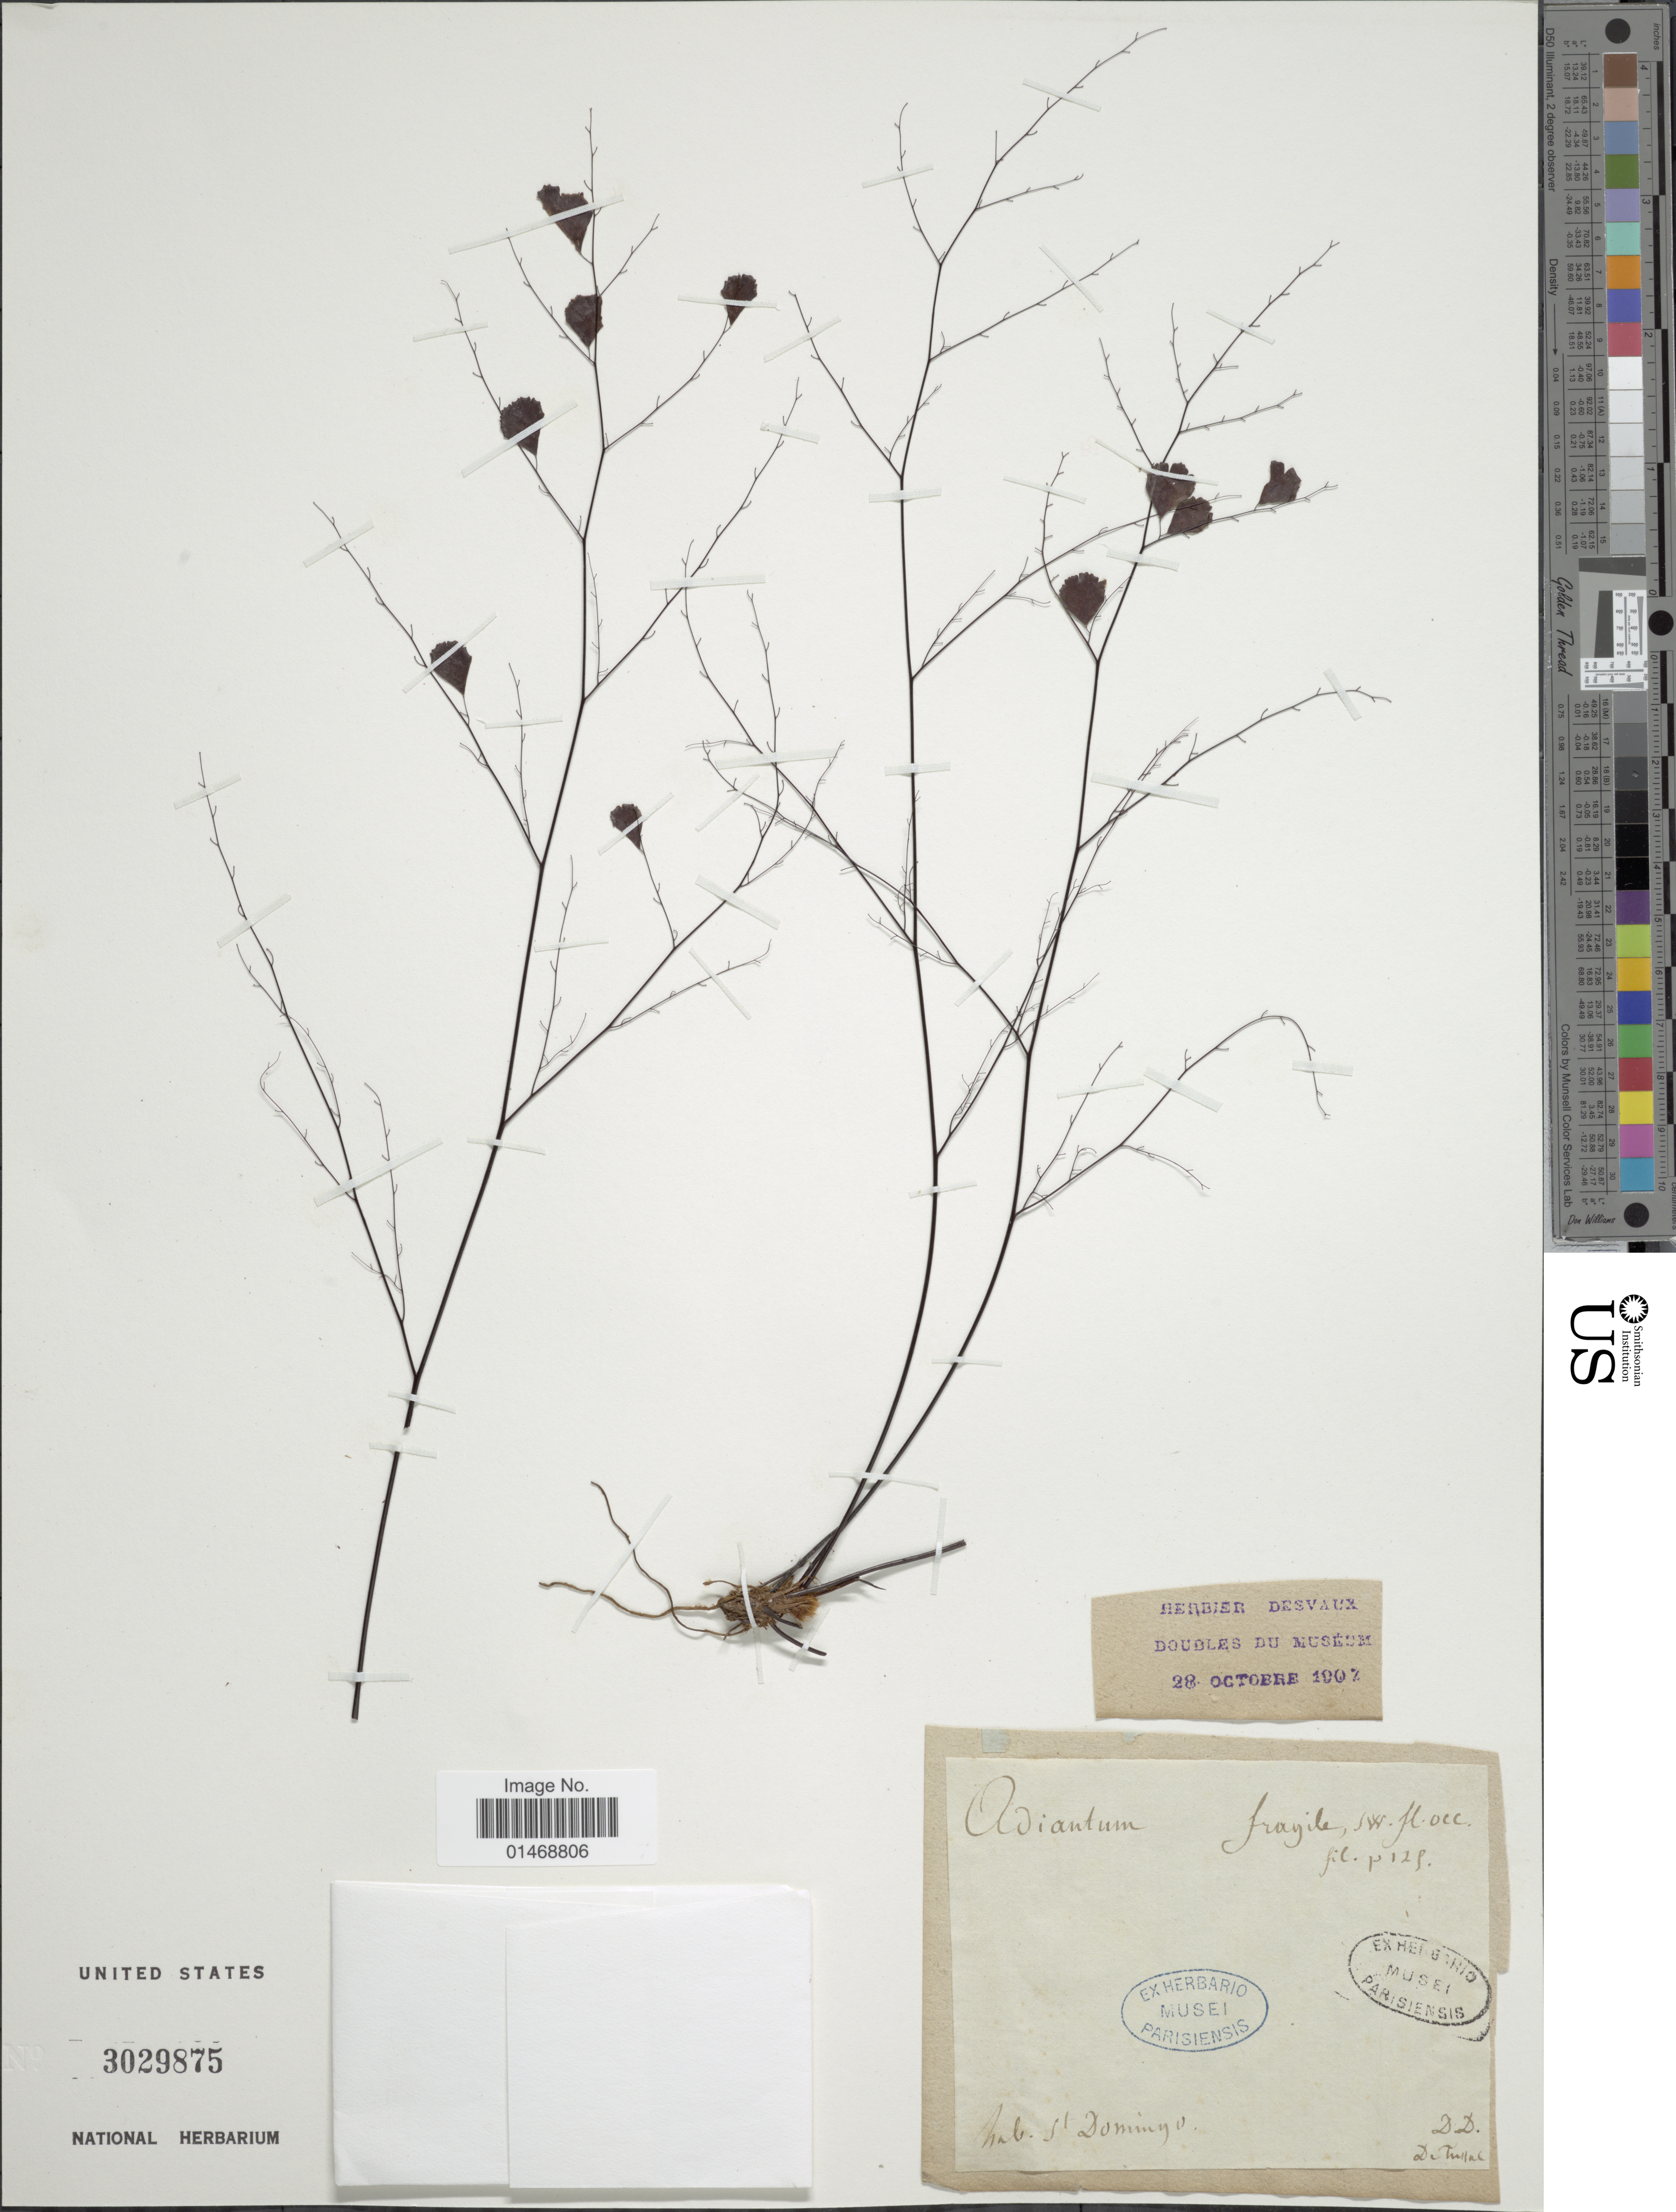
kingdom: Plantae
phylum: Tracheophyta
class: Polypodiopsida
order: Polypodiales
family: Pteridaceae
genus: Adiantum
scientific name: Adiantum fragile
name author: Sw.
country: Dominican Republic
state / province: Distrito Nacional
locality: St Domingo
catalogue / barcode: US 3029875